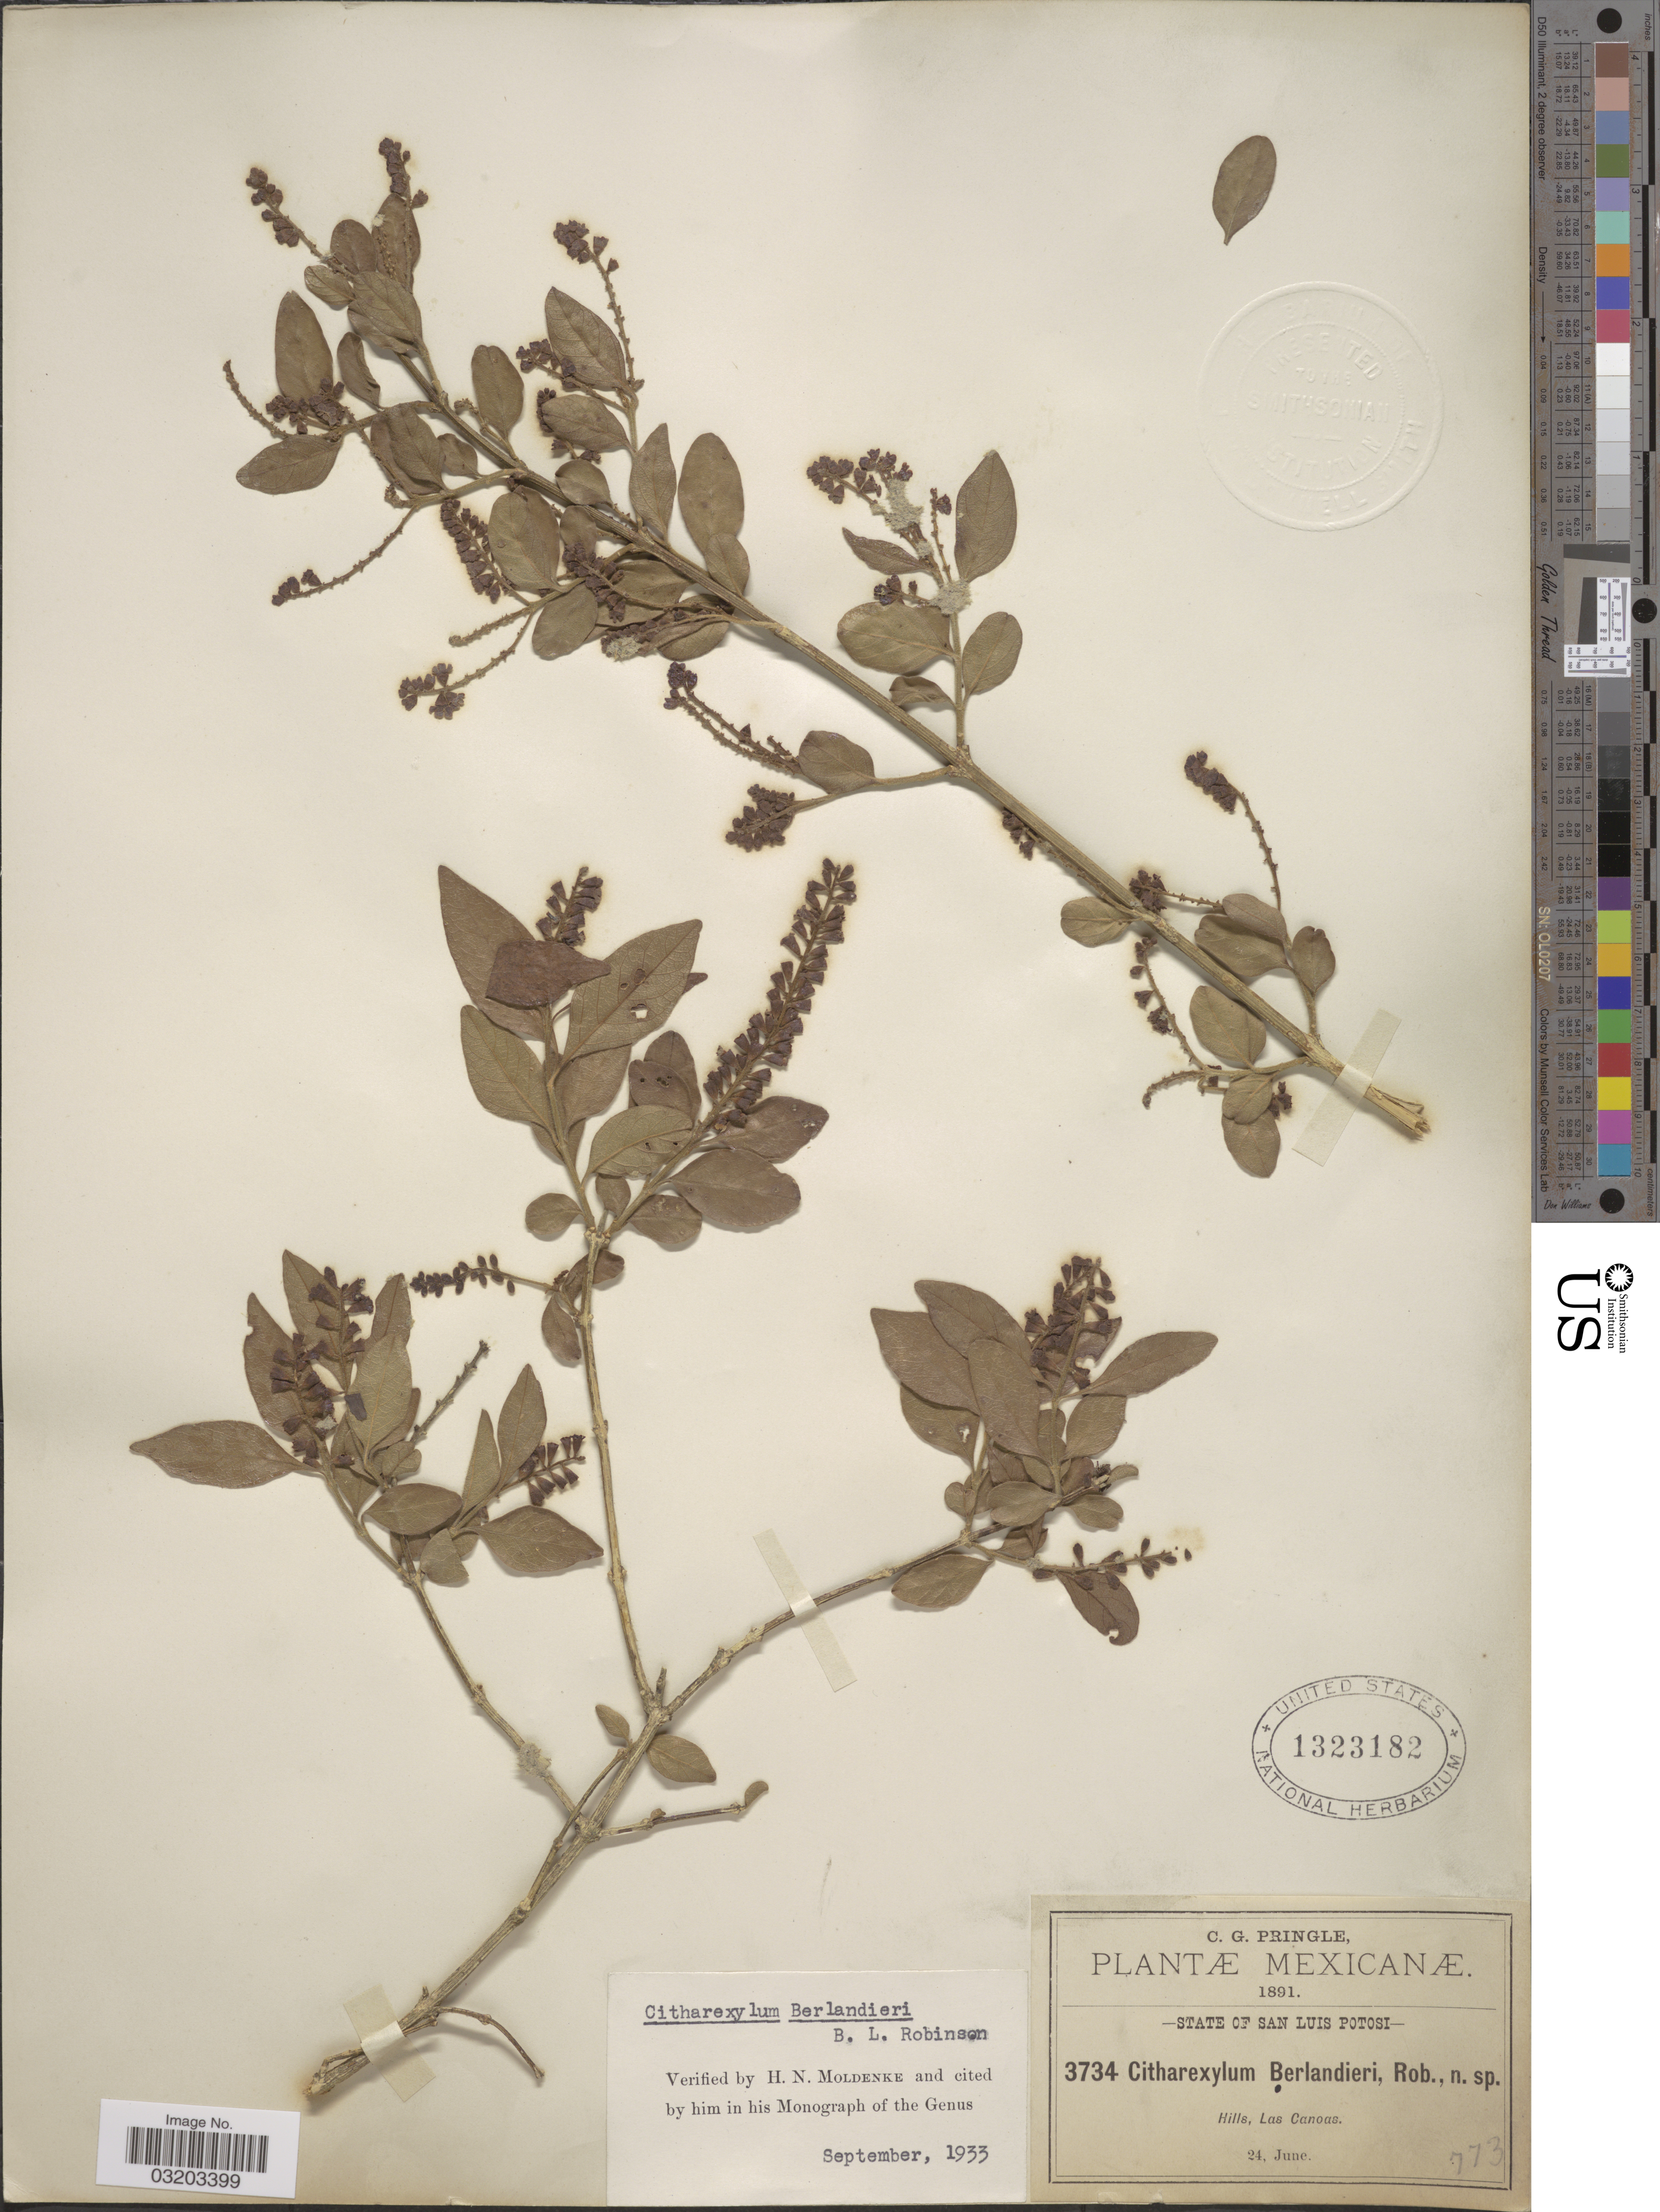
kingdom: Plantae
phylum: Tracheophyta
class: Magnoliopsida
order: Lamiales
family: Verbenaceae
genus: Citharexylum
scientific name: Citharexylum berlandieri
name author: B.L. Rob.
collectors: C. G. Pringle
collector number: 3734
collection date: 1891-06-24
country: Mexico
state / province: San Luis Potosí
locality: Hills, Las Canoas.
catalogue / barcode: US 1323182